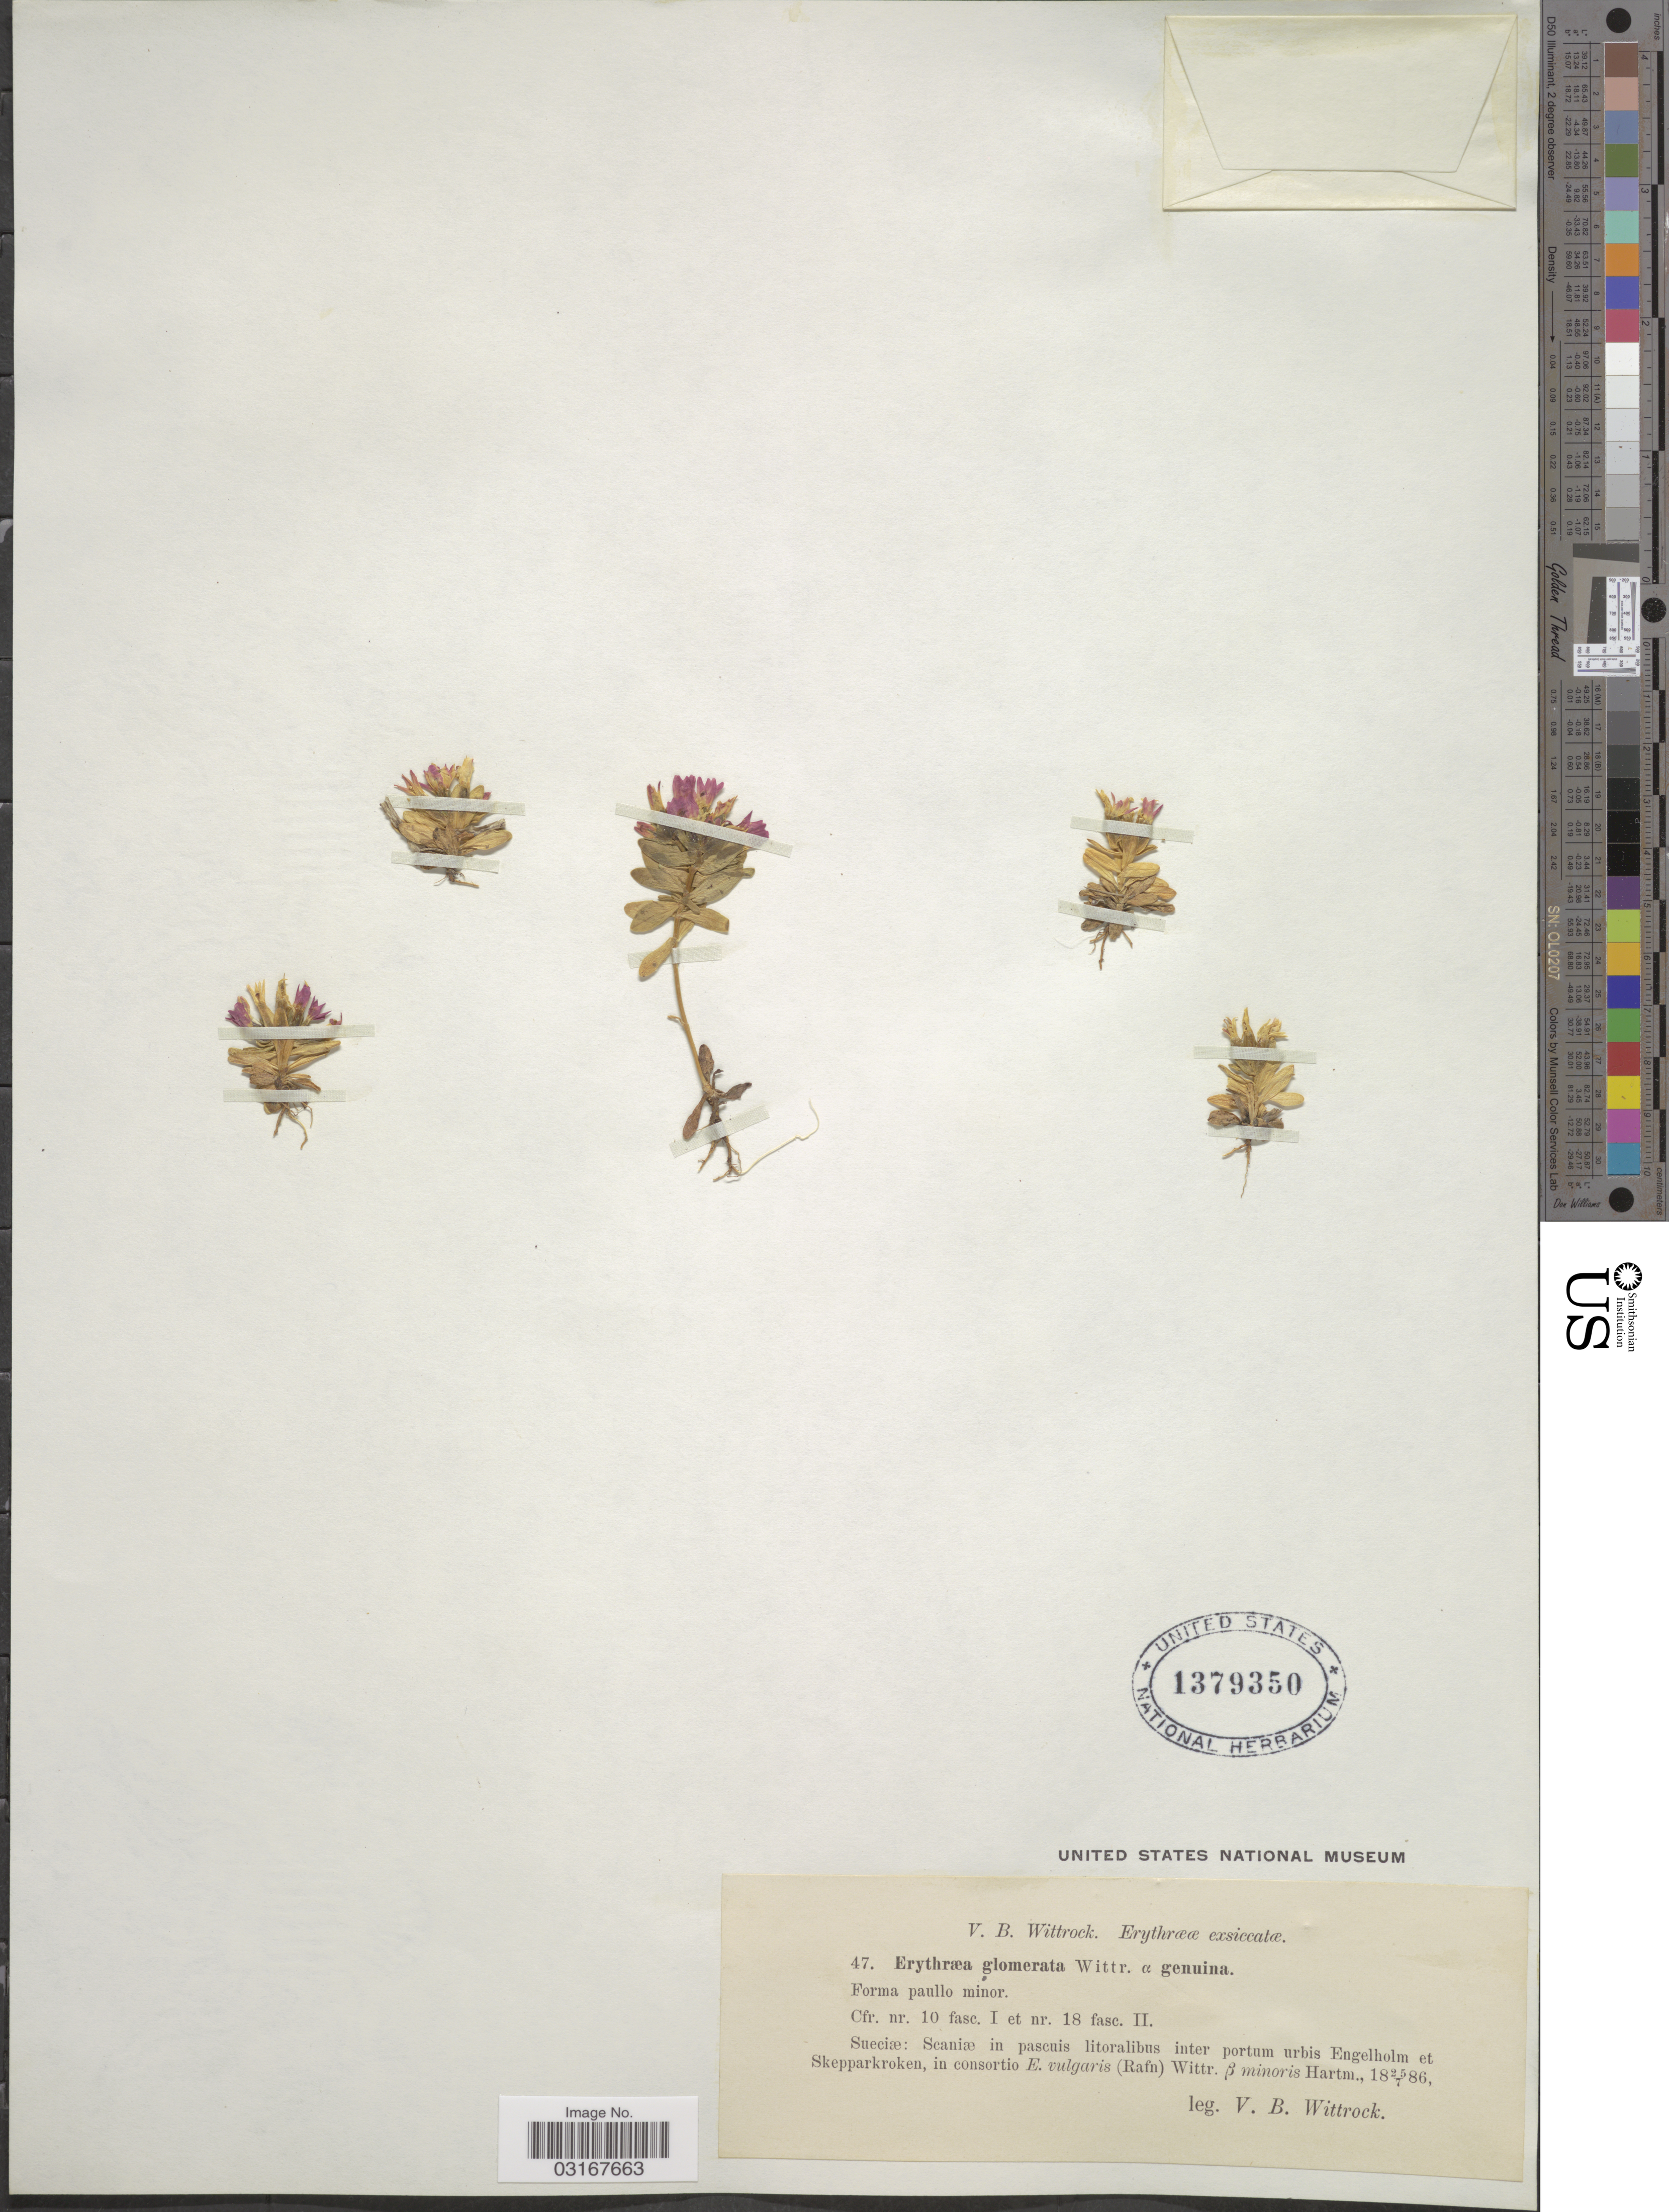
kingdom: Plantae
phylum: Tracheophyta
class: Magnoliopsida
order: Gentianales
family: Gentianaceae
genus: Centaurium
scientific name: Centaurium glomeratum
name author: (Wittr.) Druce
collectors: V. Wittrock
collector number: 47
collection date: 1886-07-25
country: Sweden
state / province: Skåne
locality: Sueciæ: Scaniæ in pascuis litoralibus inter portum urbis Engelholm et Skepparkroken.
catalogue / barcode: US 1379350